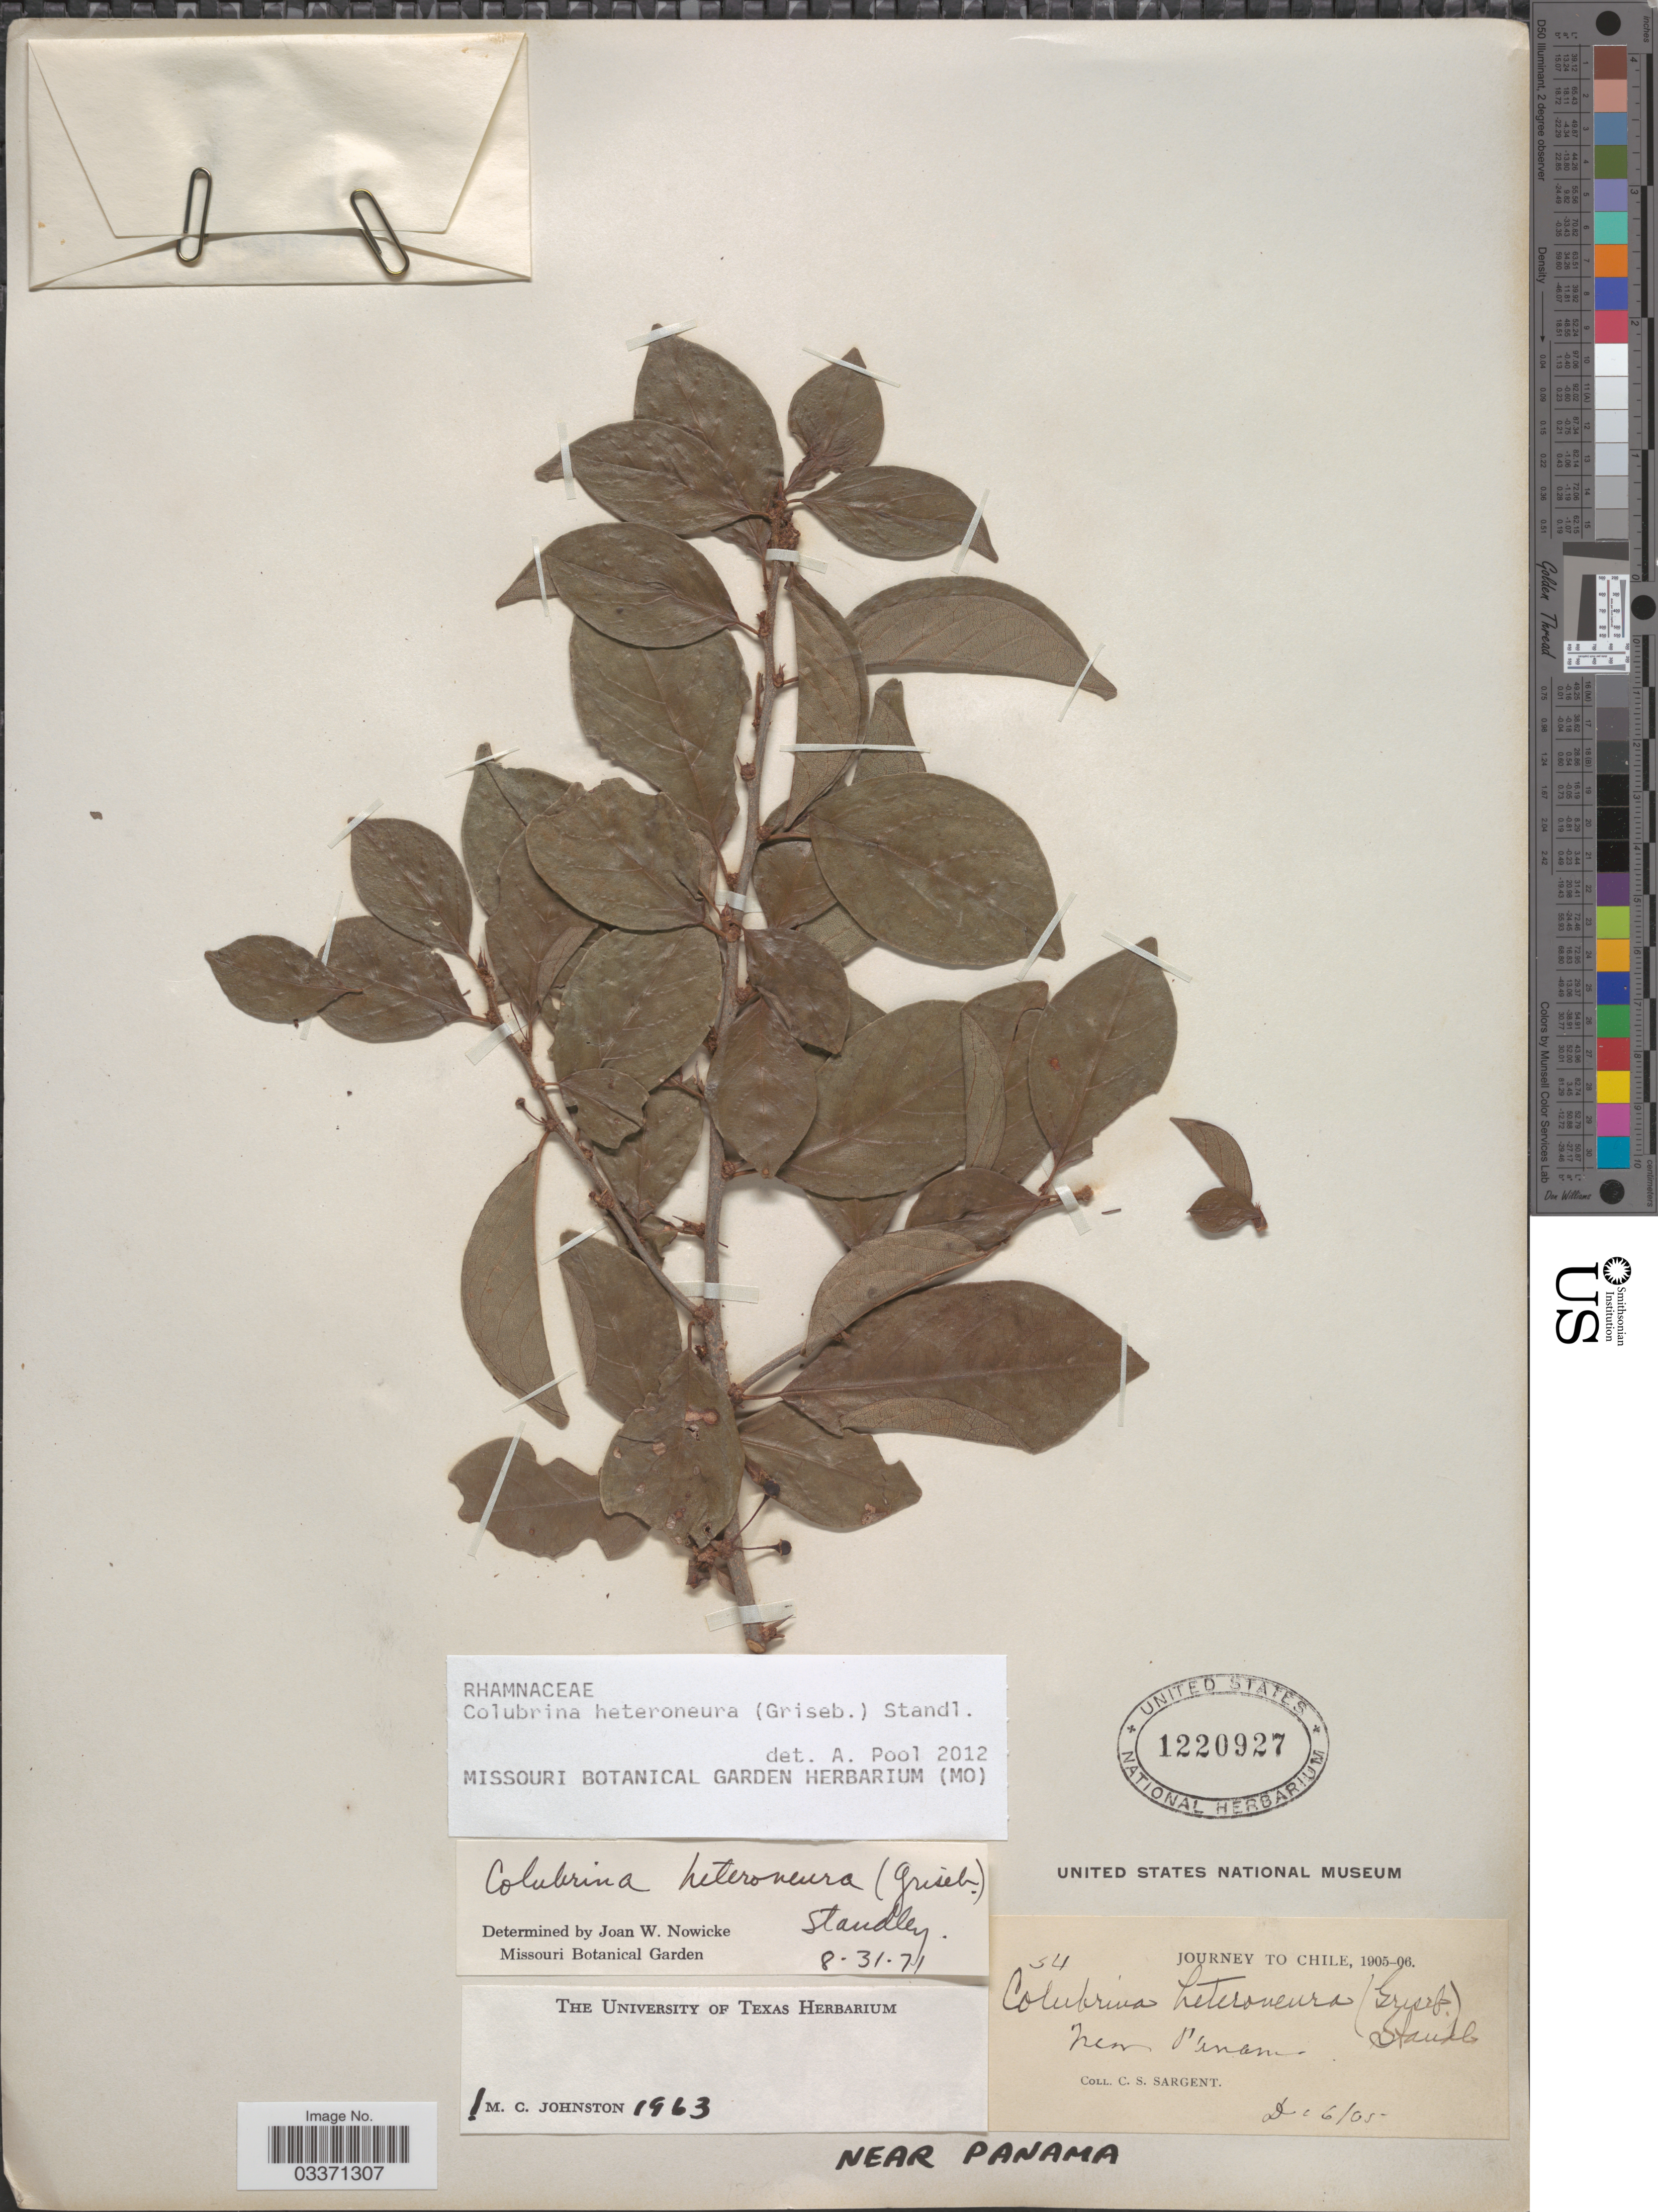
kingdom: Plantae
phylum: Tracheophyta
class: Magnoliopsida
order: Rosales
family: Rhamnaceae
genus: Colubrina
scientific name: Colubrina heteroneura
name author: (Griseb.) Standl.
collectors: C. S. Sargent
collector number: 34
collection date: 1905-12-16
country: Chile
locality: Near Panama.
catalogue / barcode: US 1220927